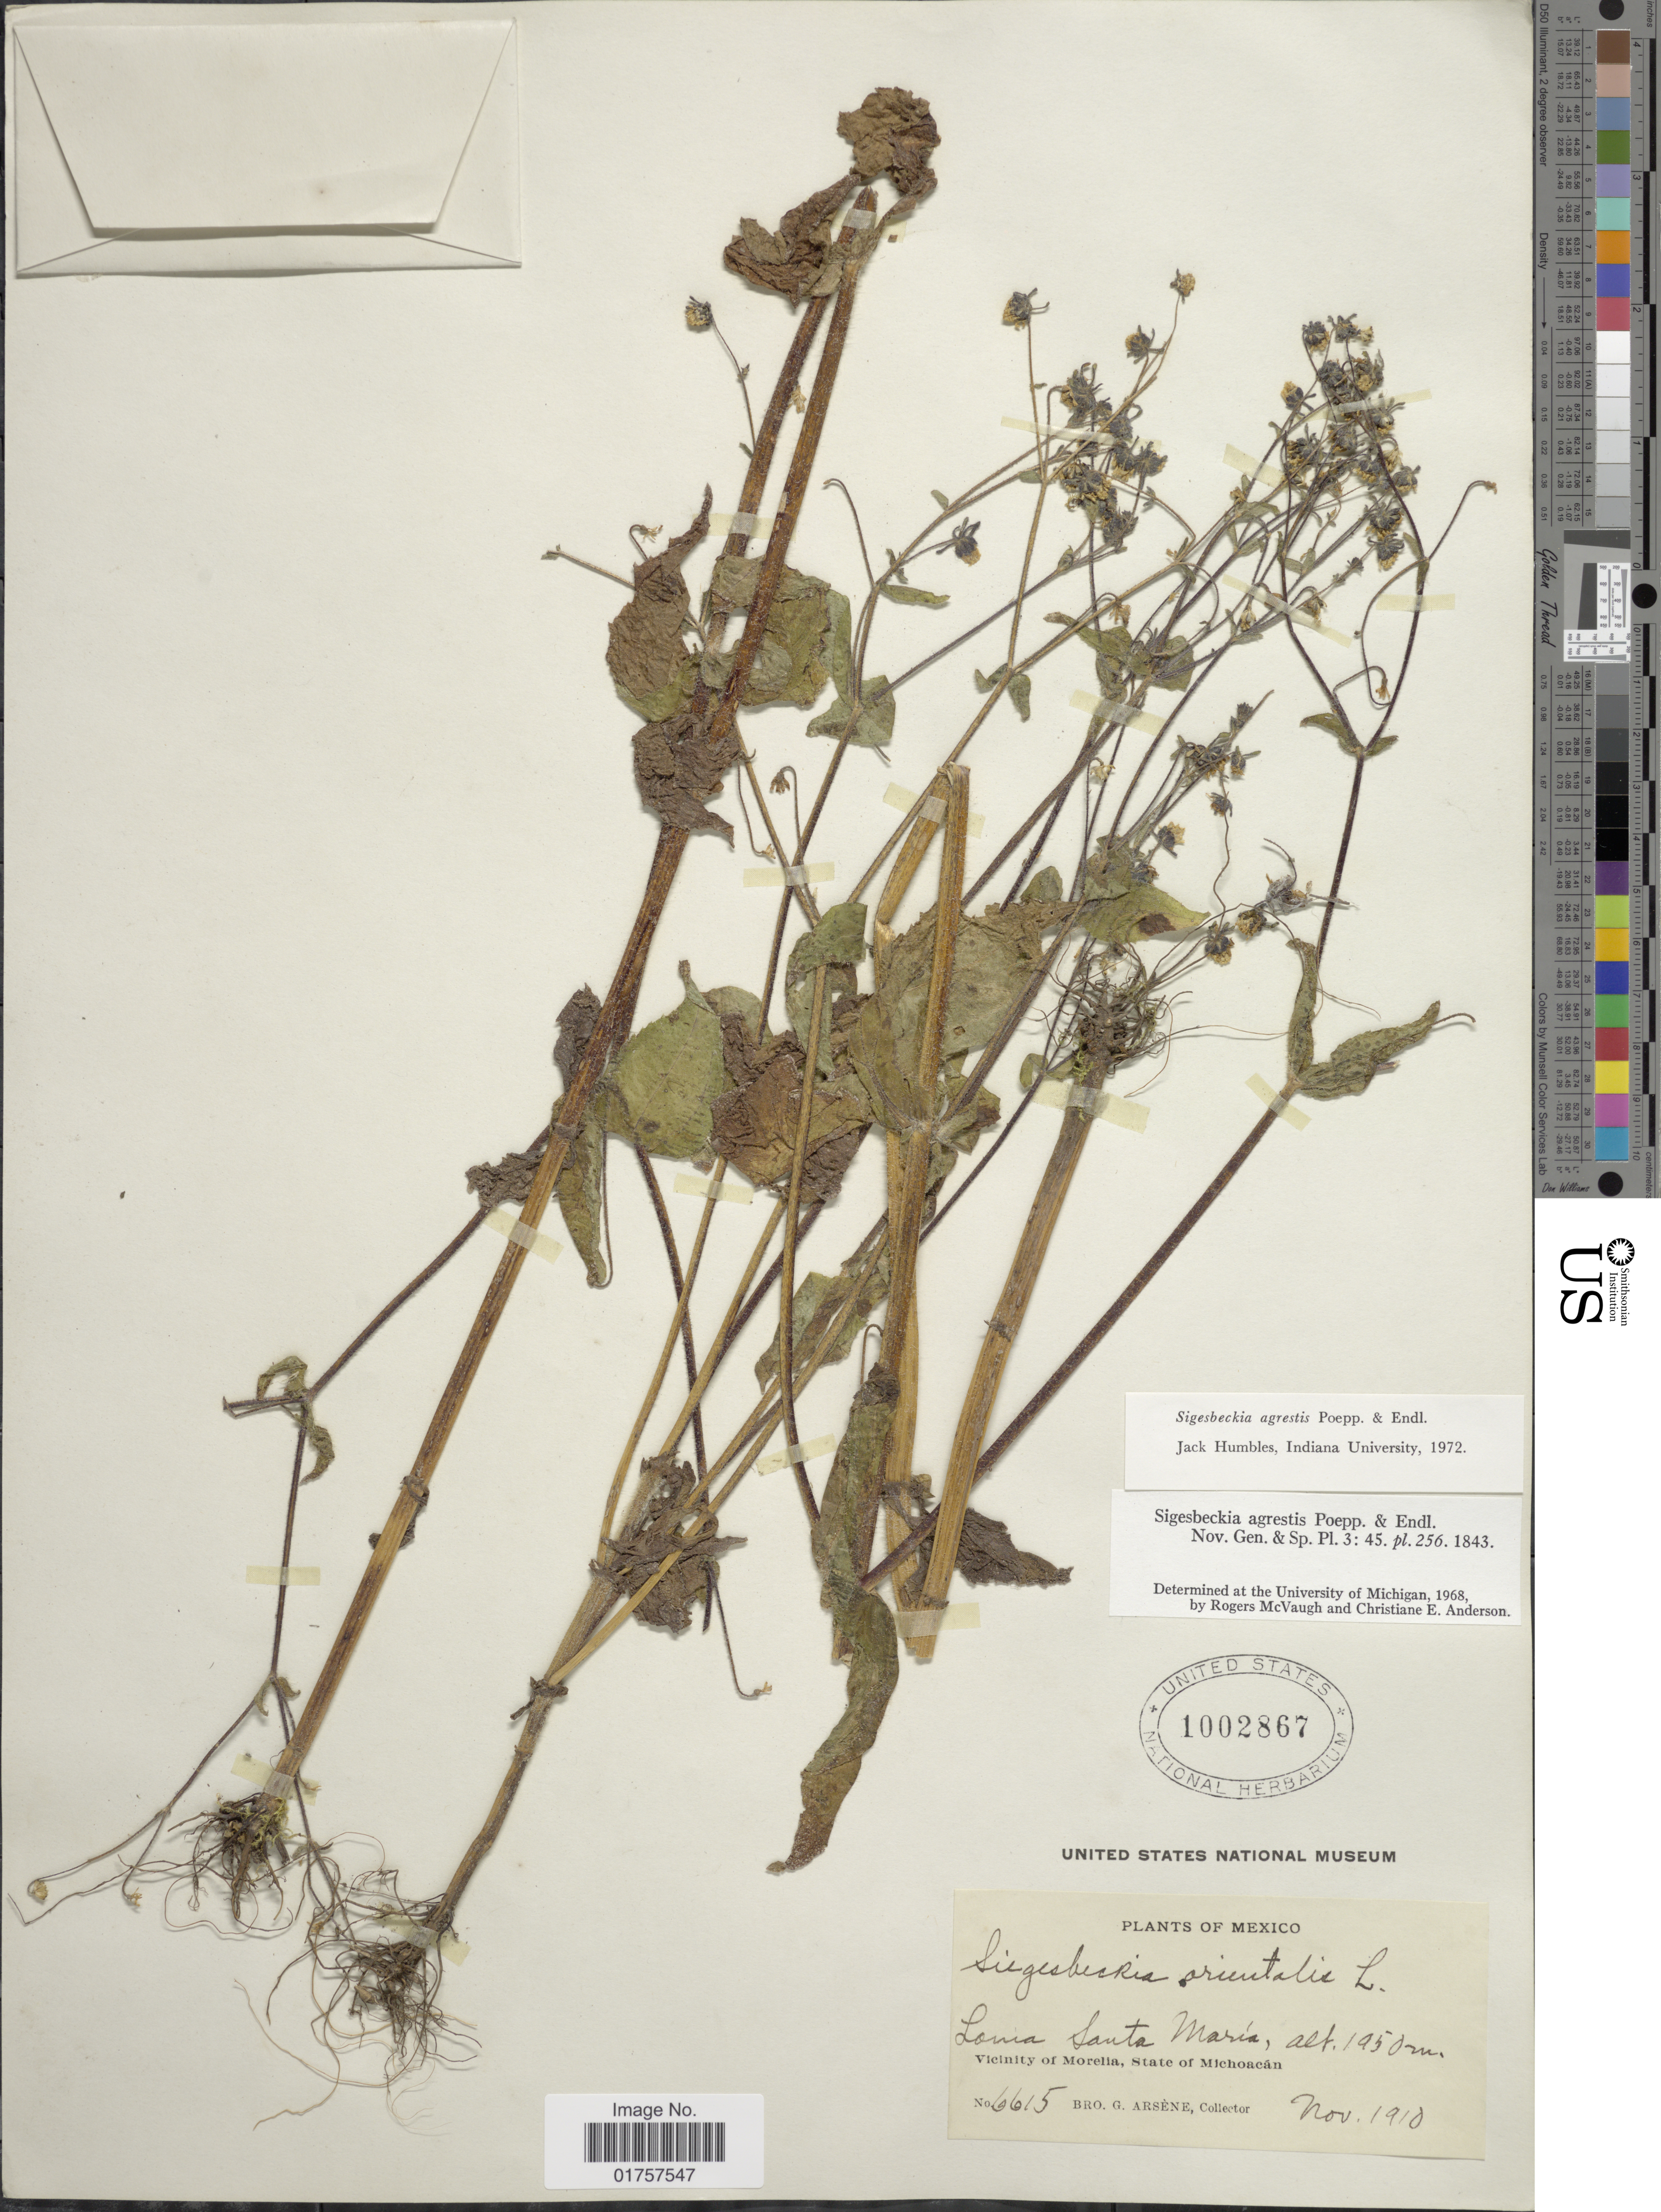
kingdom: Plantae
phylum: Tracheophyta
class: Magnoliopsida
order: Asterales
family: Asteraceae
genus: Sigesbeckia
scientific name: Sigesbeckia agrestis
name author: Poepp.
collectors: Bro. G. Arsène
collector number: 6615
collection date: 1910-11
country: Mexico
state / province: Michoacán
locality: Loma Santa María. Vicinity of Morelia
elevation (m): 1950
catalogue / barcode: US 1002867